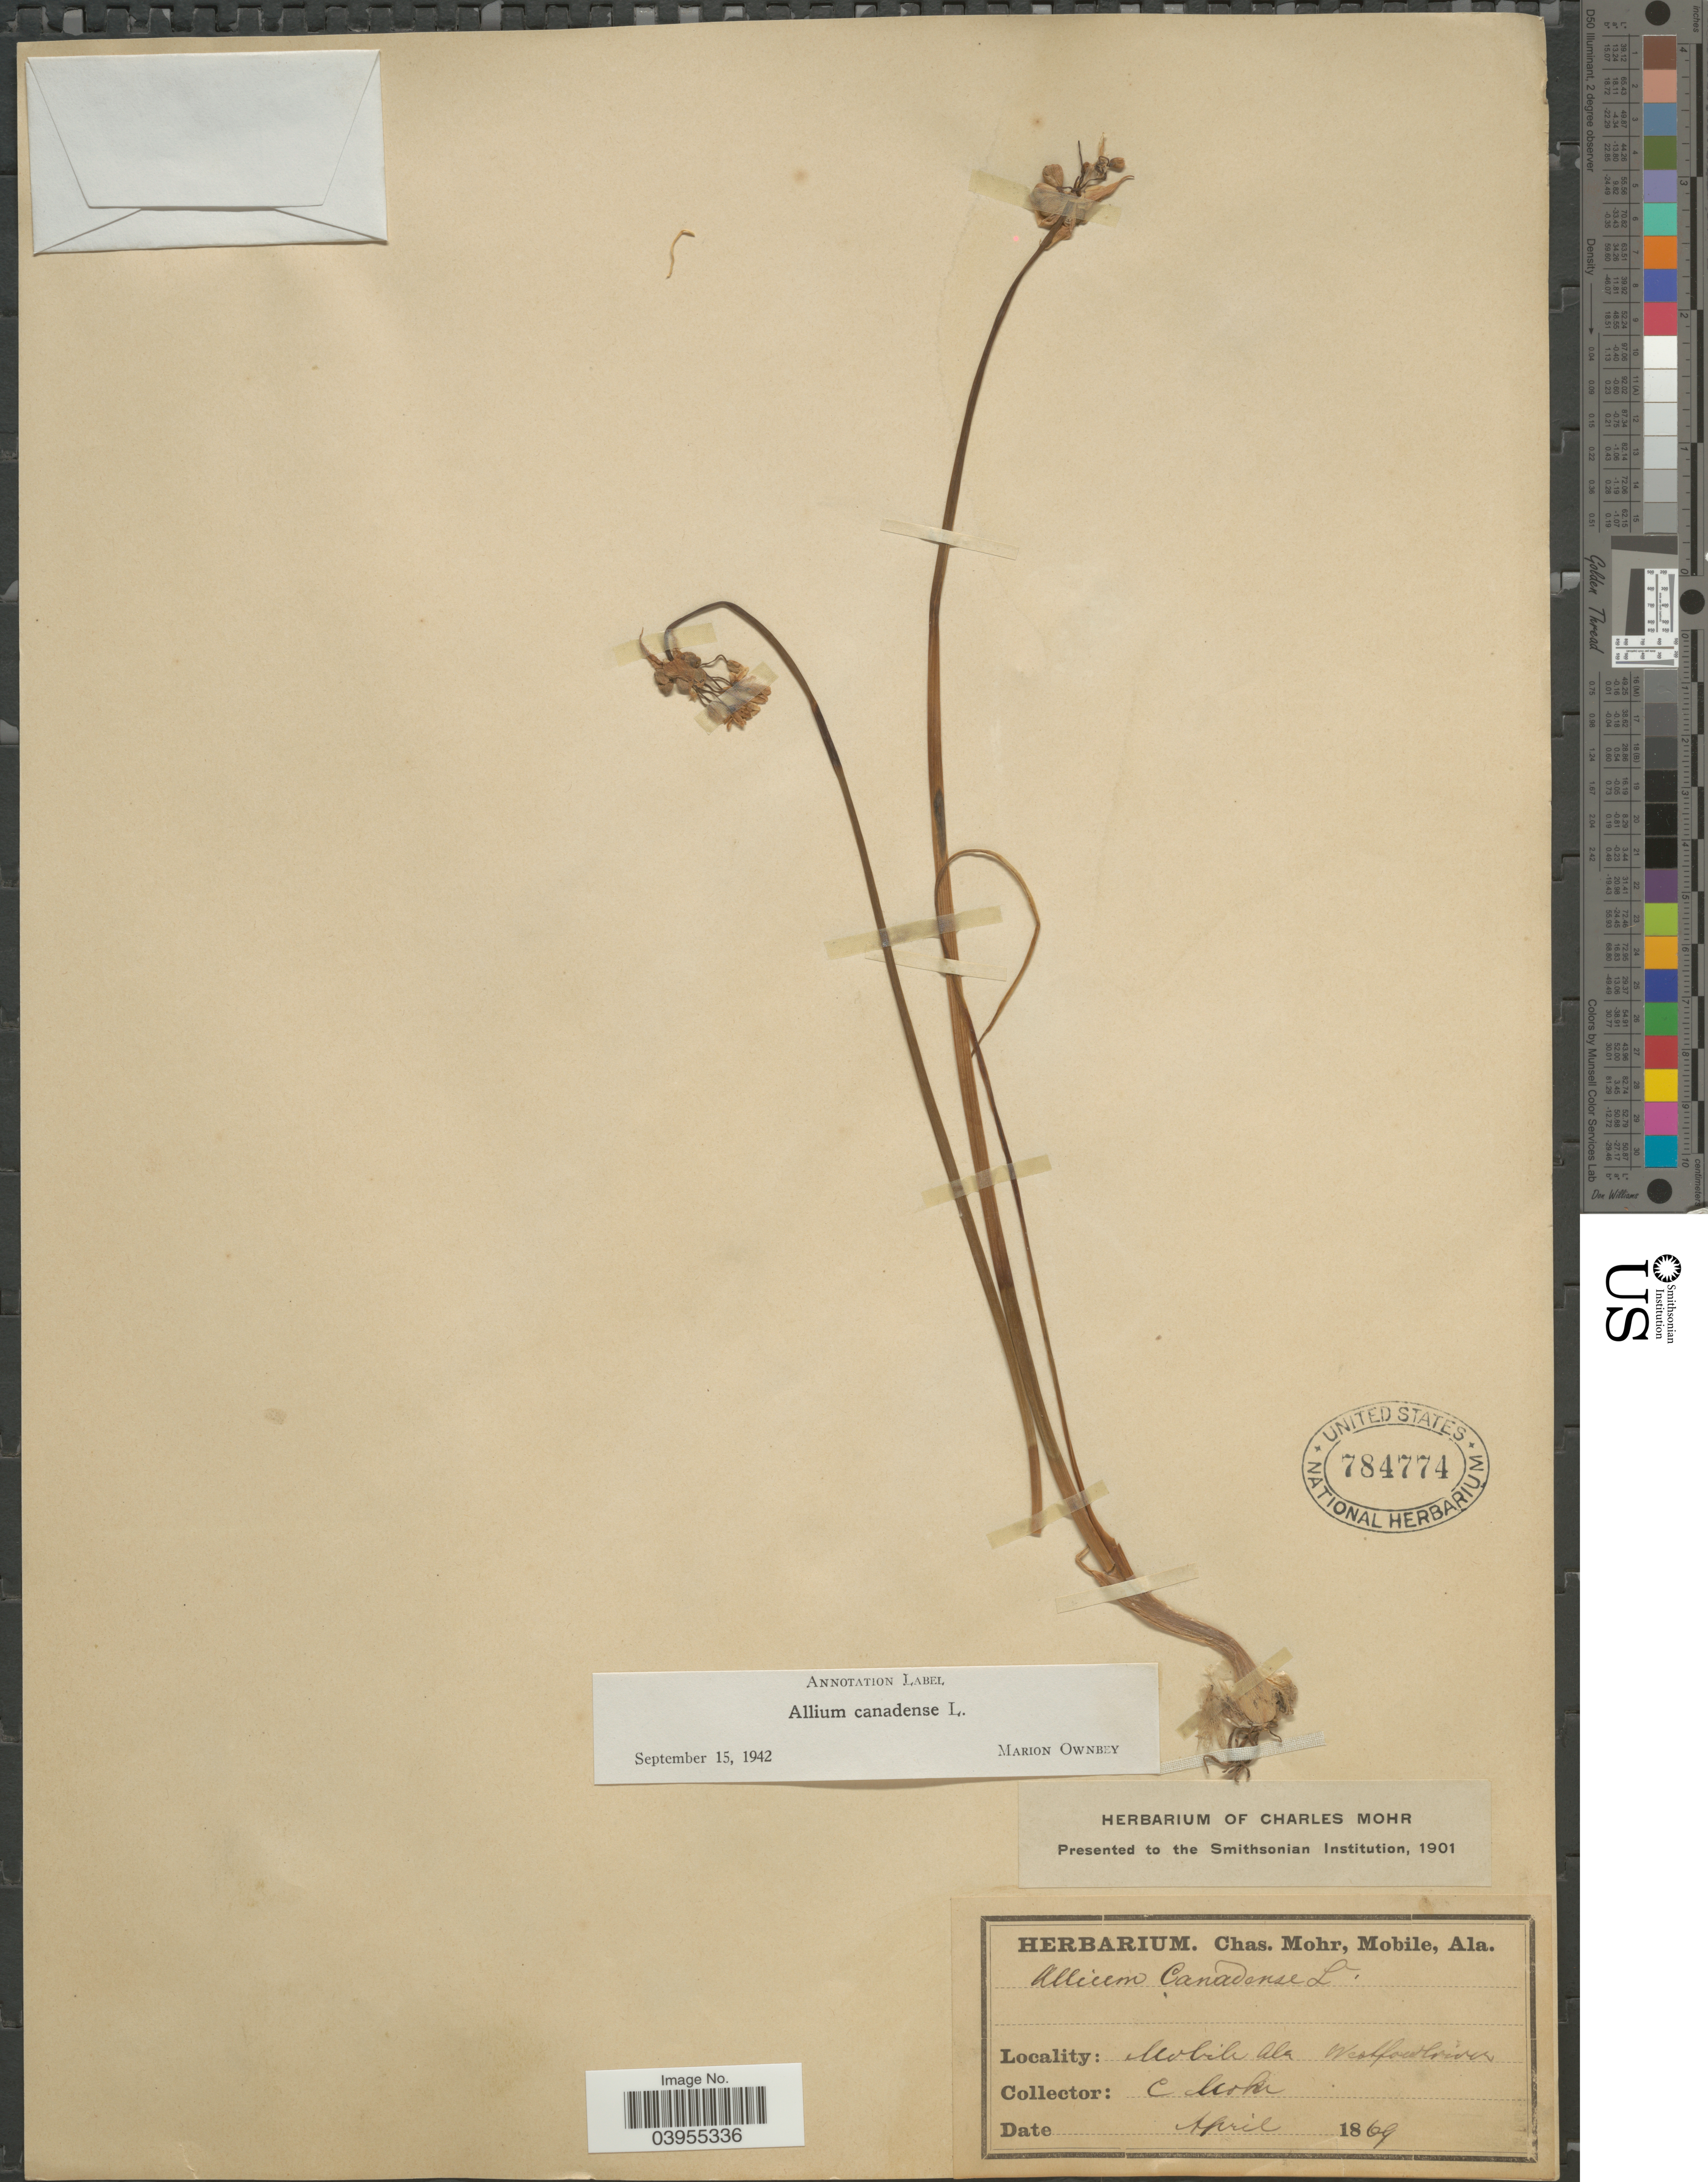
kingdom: Plantae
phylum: Tracheophyta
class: Liliopsida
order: Asparagales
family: Amaryllidaceae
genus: Allium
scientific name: Allium canadense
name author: L.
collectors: Mohr, C. T. (herbarium)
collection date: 1869-04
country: United States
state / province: Alabama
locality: Mobile. Westford river.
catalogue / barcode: US 784774